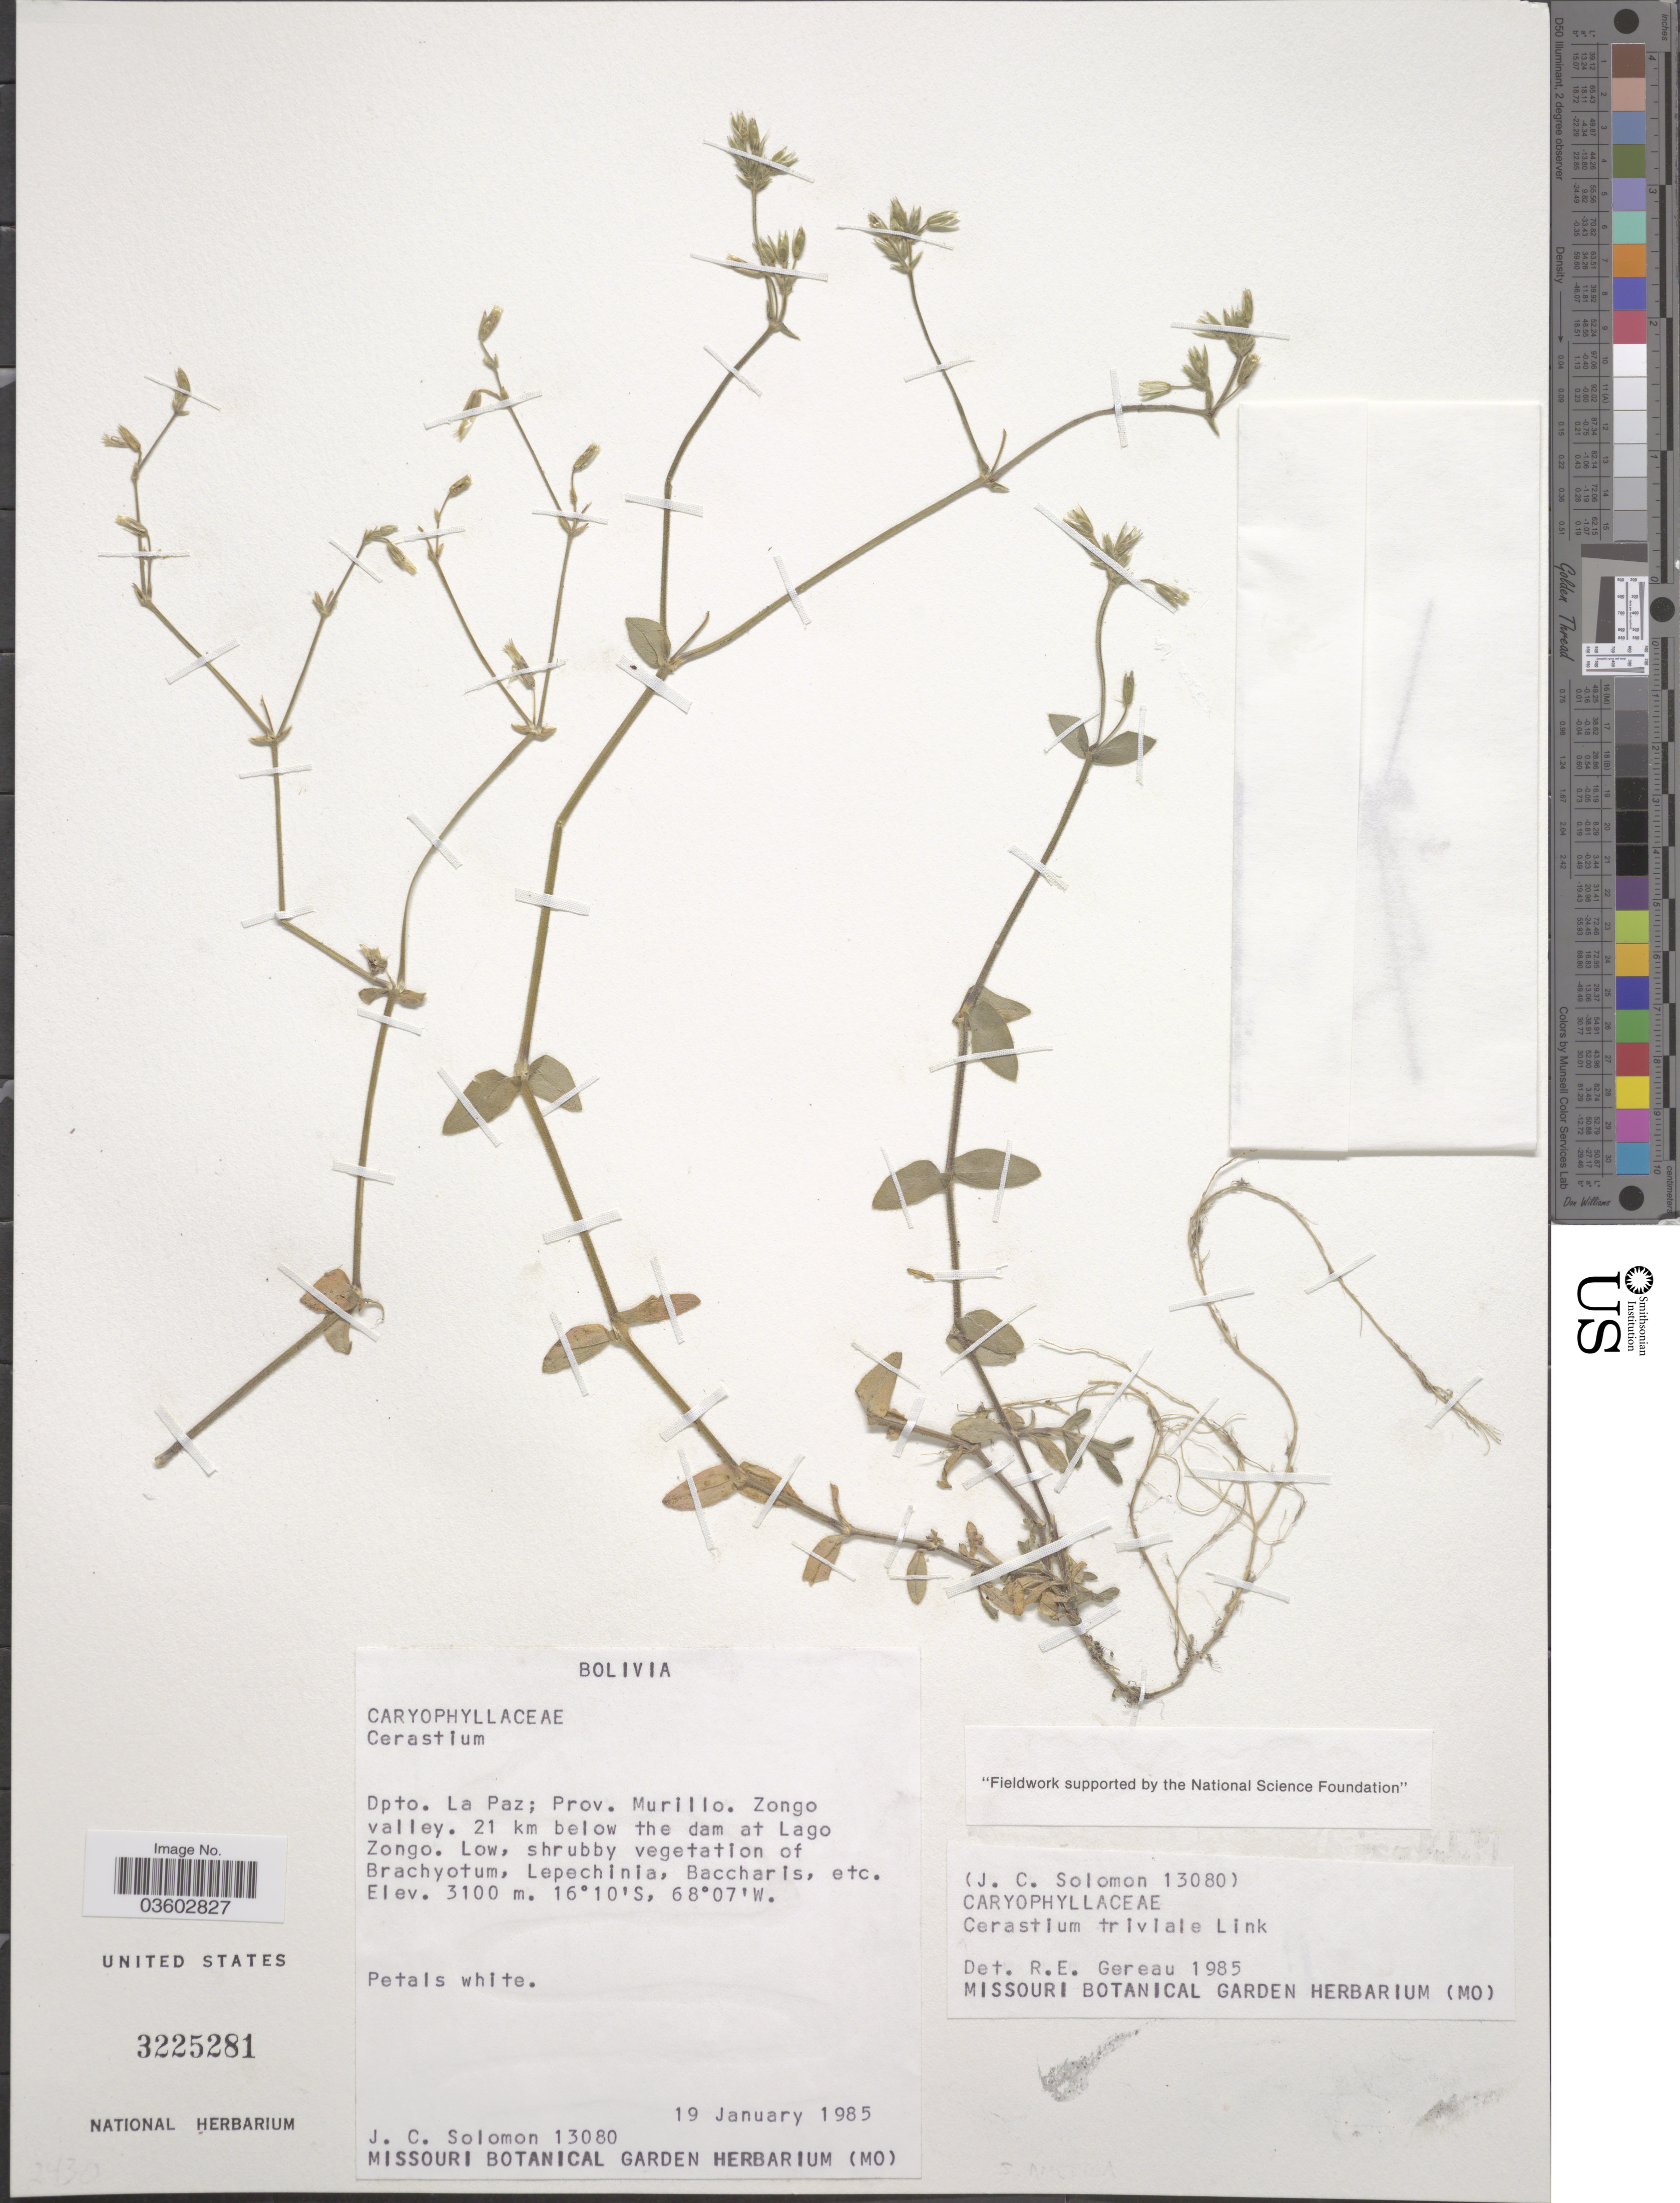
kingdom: Plantae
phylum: Tracheophyta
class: Magnoliopsida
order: Caryophyllales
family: Caryophyllaceae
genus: Cerastium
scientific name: Cerastium triviale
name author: Link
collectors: J. C. Solomon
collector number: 13080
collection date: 1985-01-19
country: Bolivia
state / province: La Paz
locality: Dpto. La Paz; Prov. Murillo. Zongo valley. 21 km below the dam at Lago Zongo.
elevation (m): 3100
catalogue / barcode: US 3225281